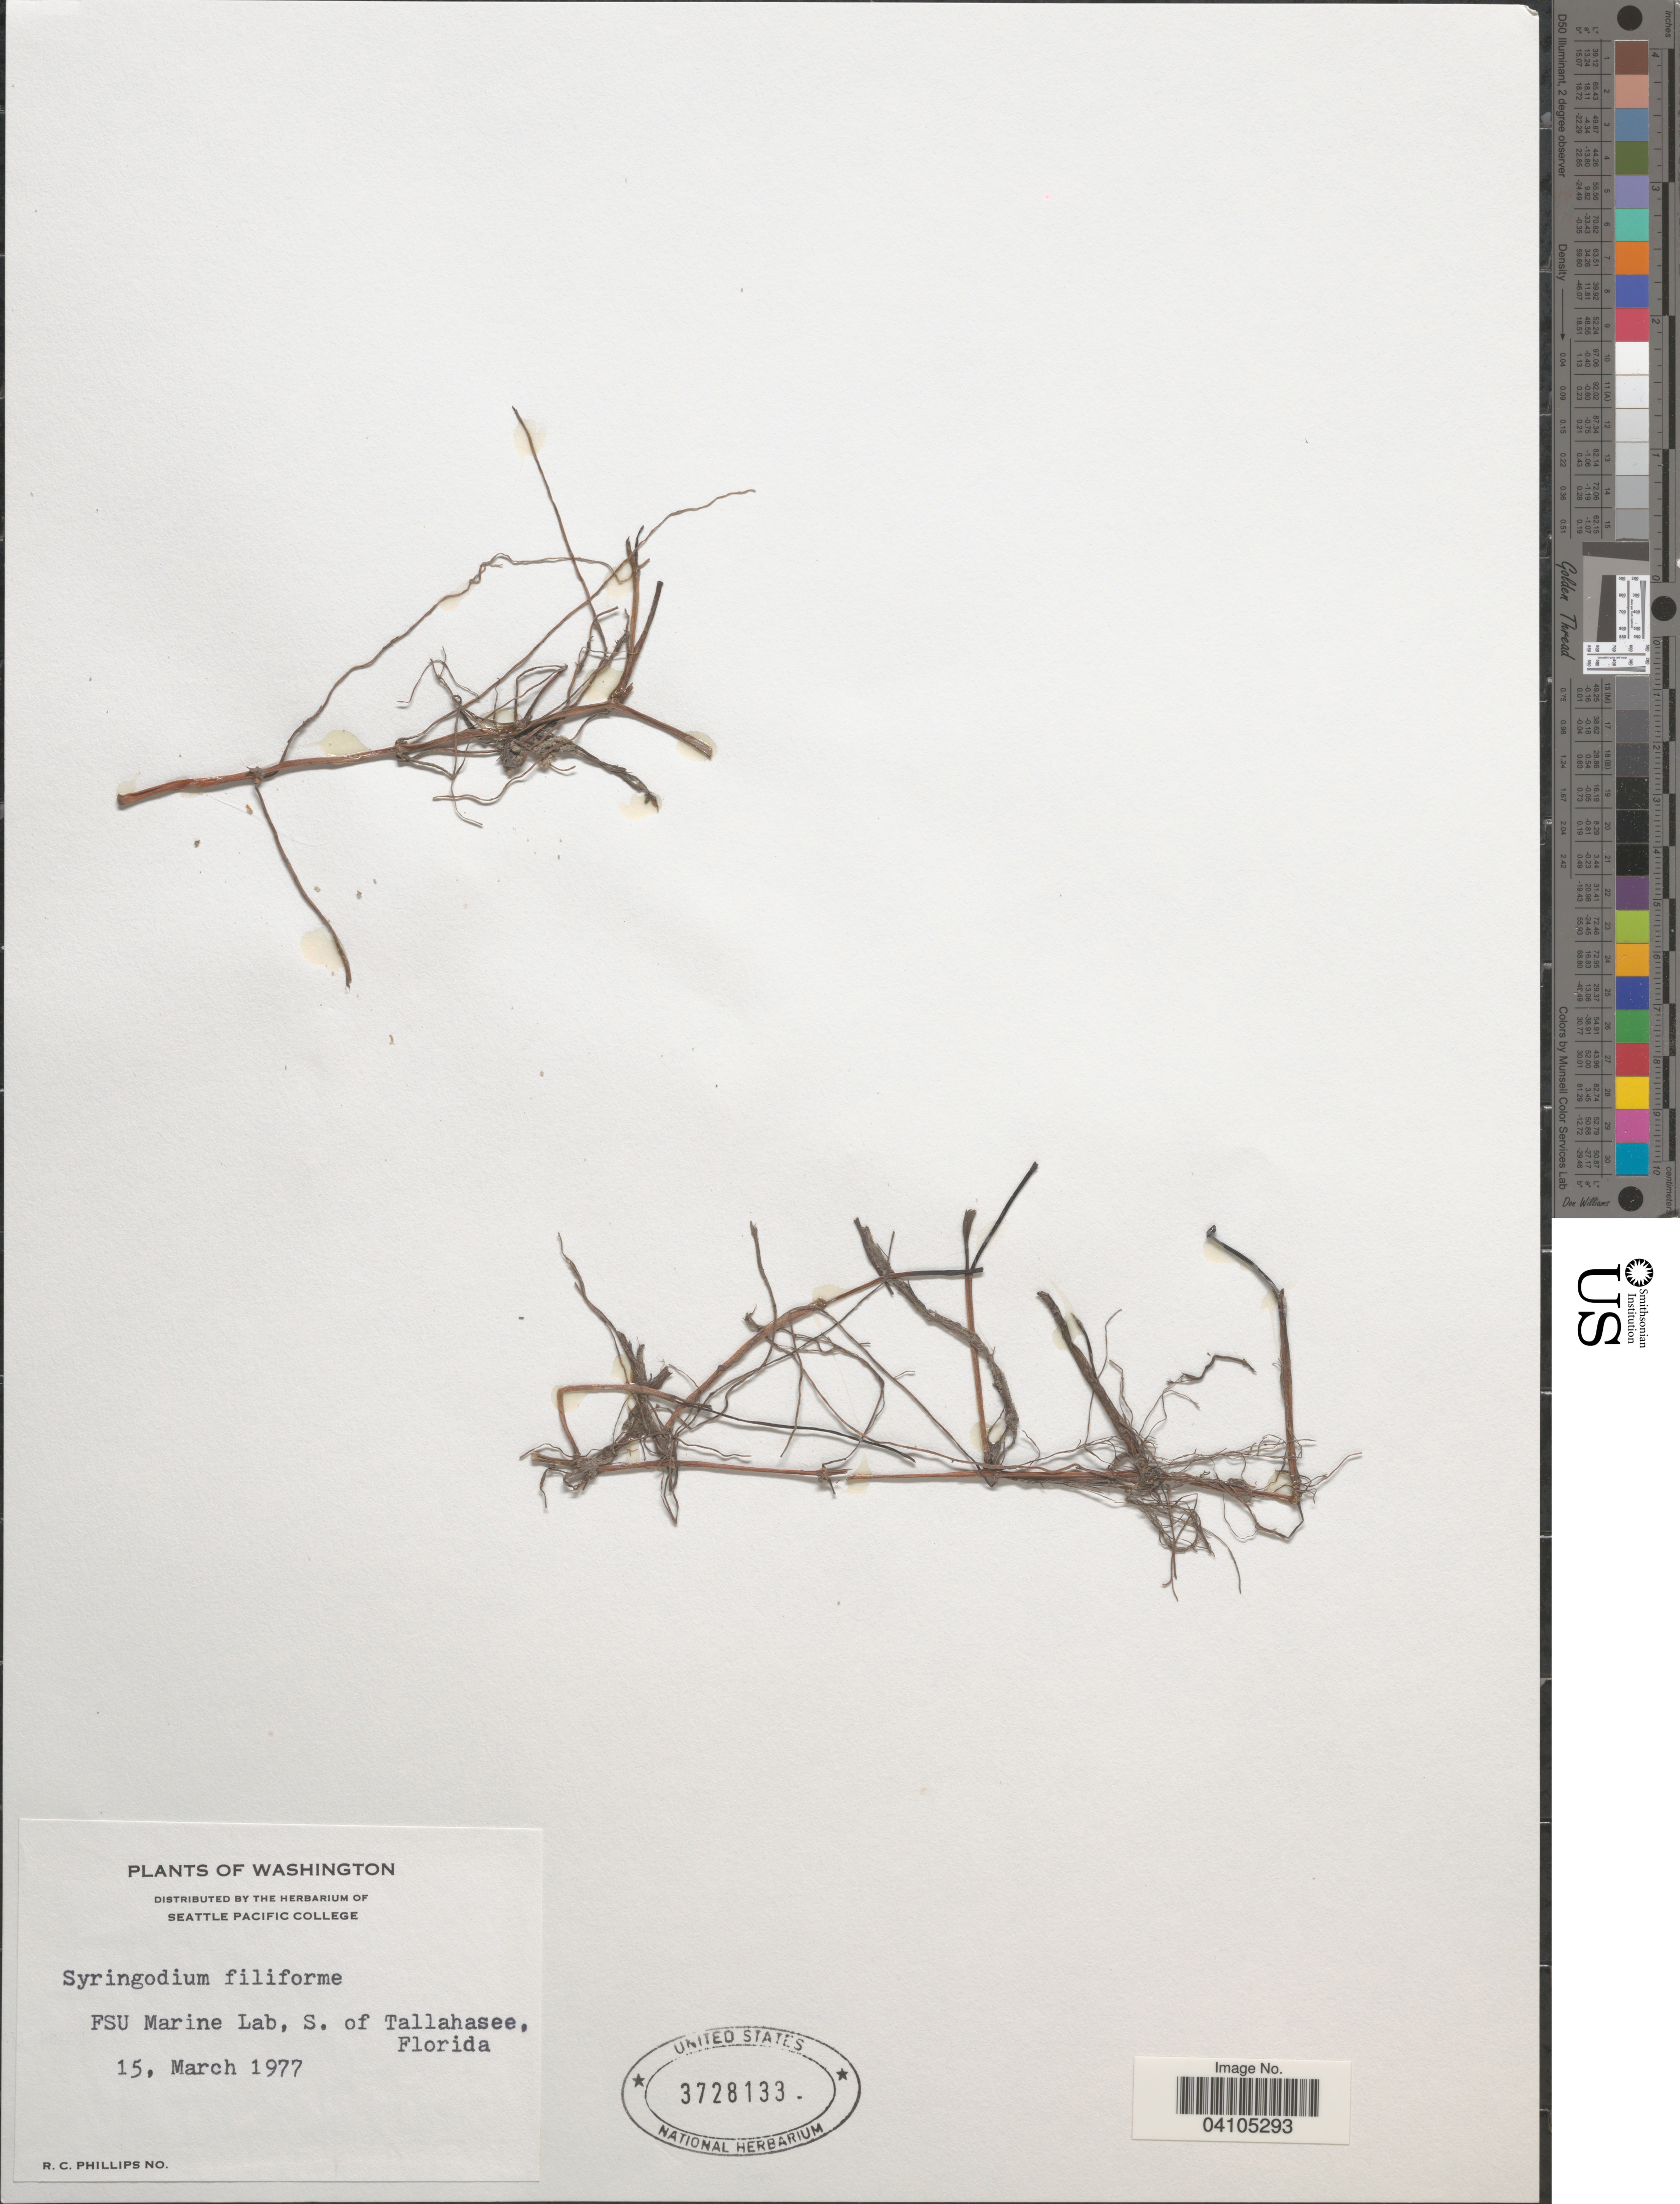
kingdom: Plantae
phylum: Tracheophyta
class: Liliopsida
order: Alismatales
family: Cymodoceaceae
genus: Syringodium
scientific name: Syringodium filiforme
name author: Kütz.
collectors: R. C. Phillips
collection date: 1977-03-15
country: United States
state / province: Florida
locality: FSU Marine Lab, S. of Tallahasee.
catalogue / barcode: US 3728133